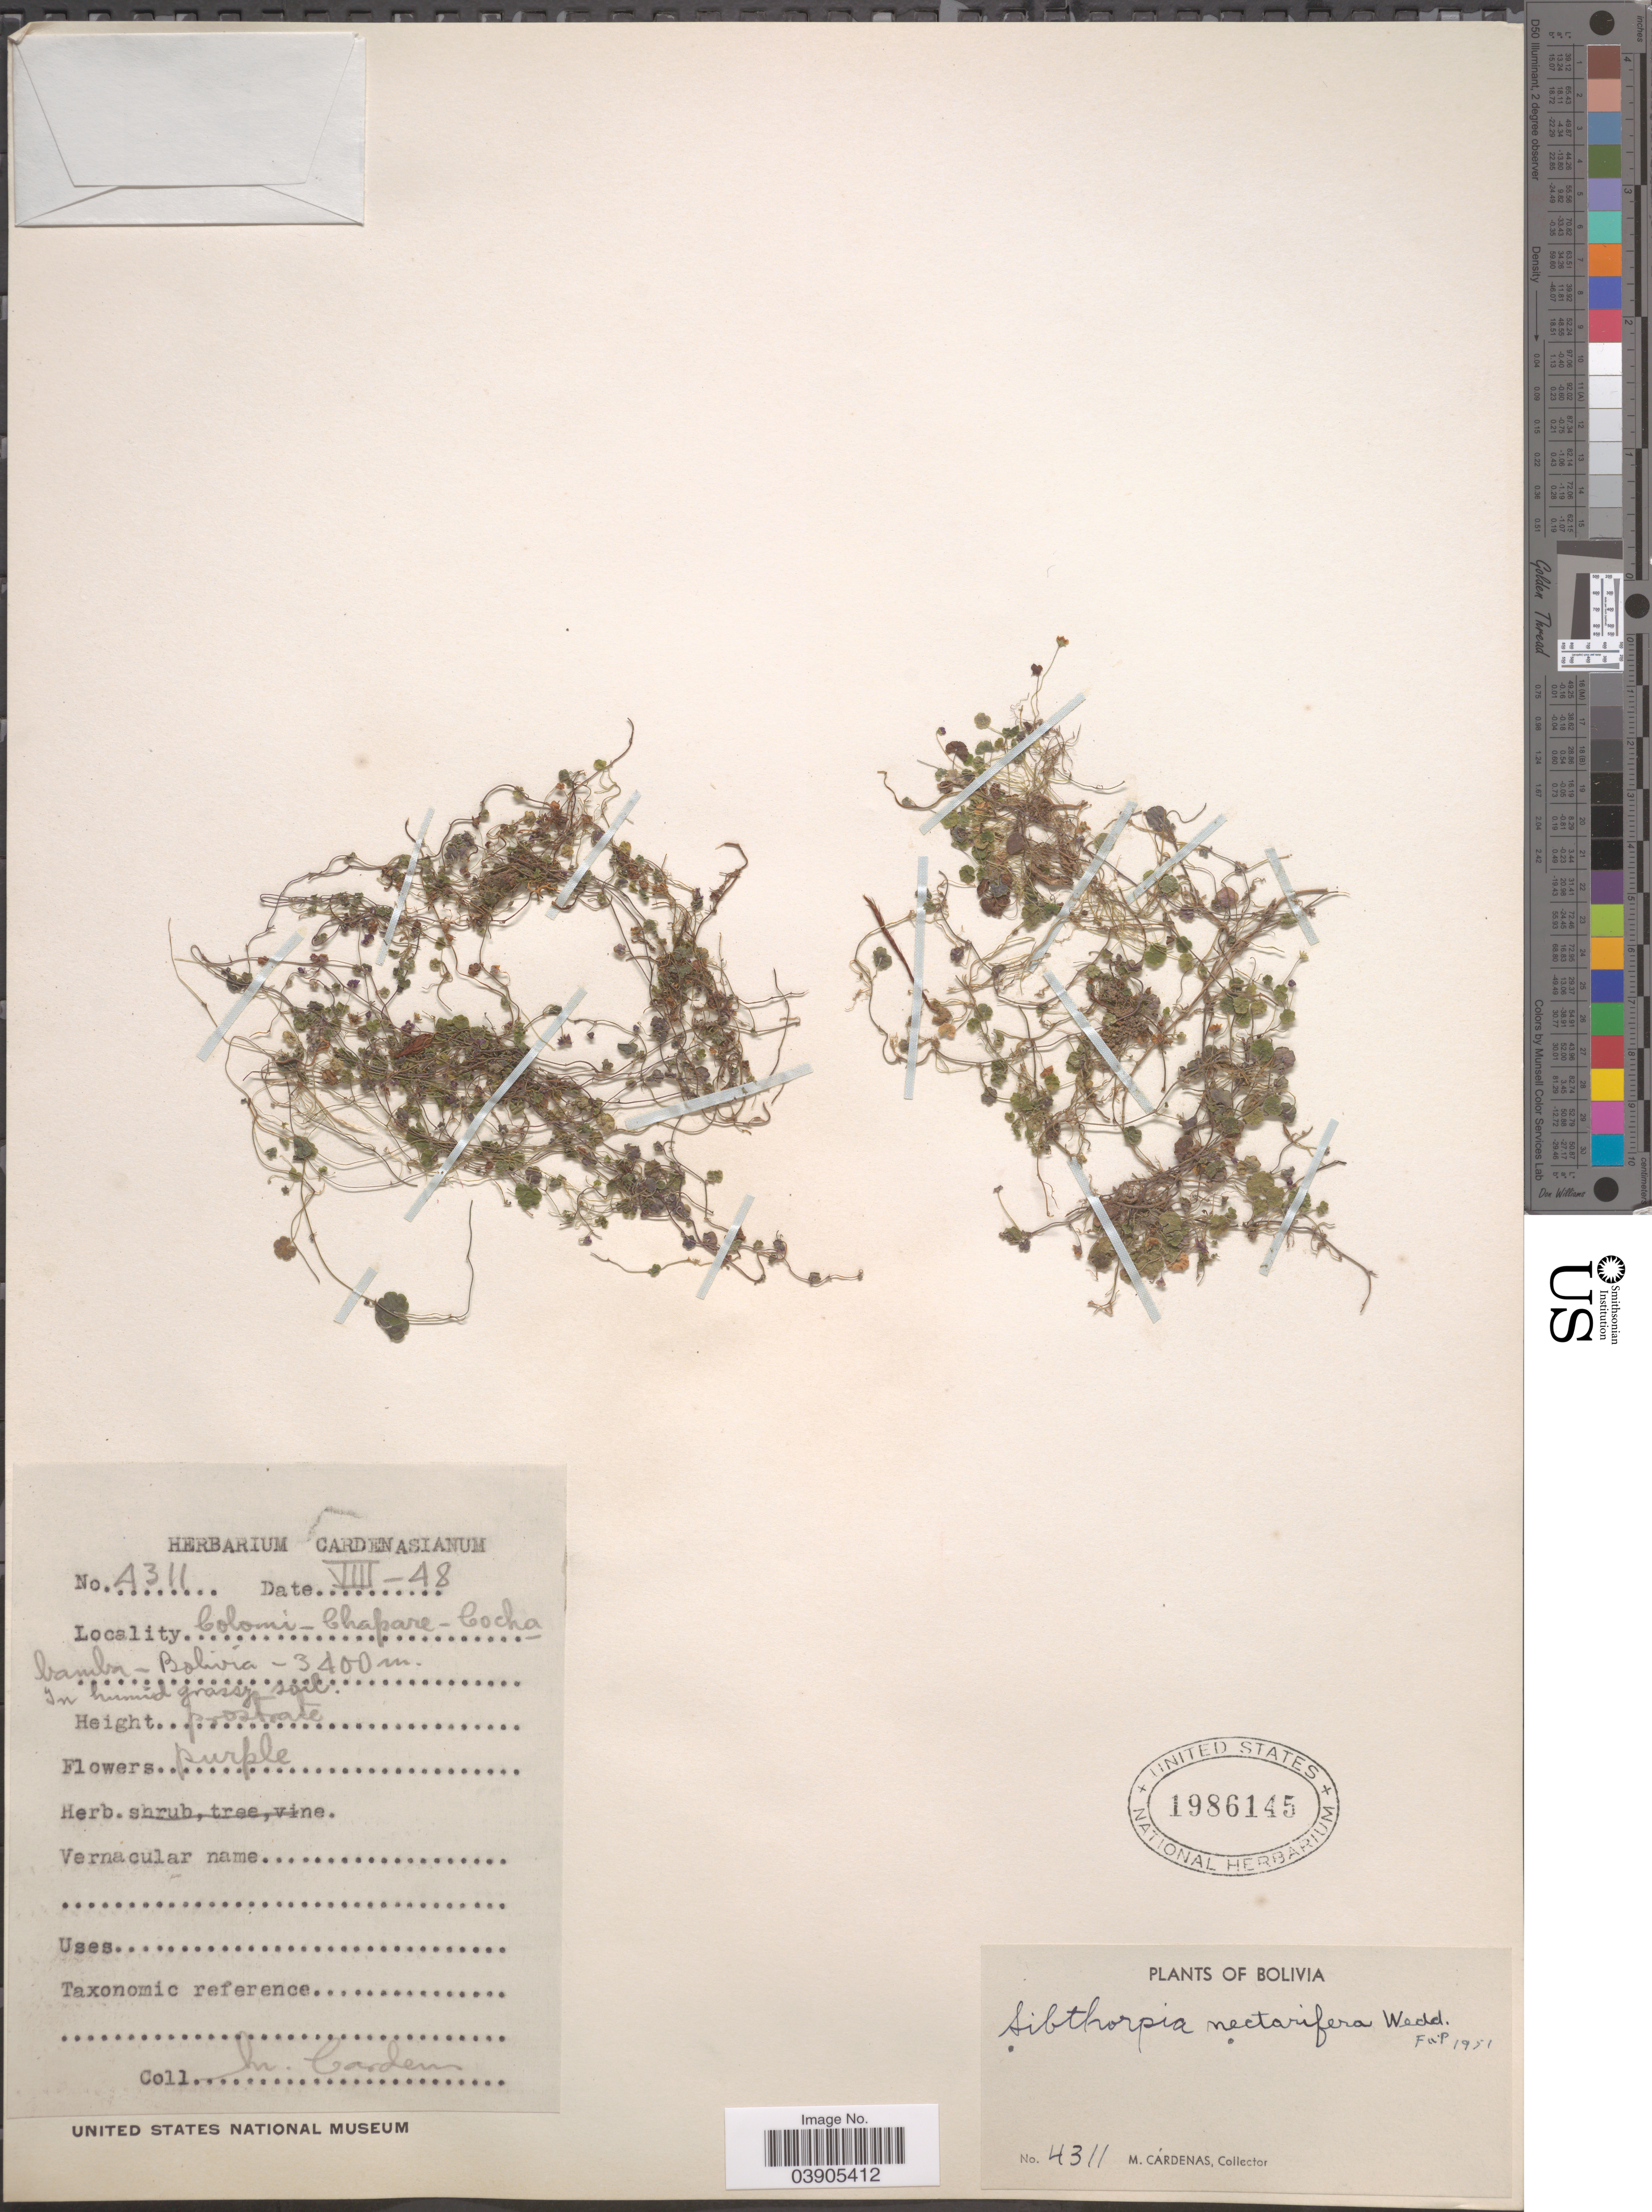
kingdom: Plantae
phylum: Tracheophyta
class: Magnoliopsida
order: Lamiales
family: Plantaginaceae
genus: Sibthorpia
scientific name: Sibthorpia repens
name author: (L.) Kuntze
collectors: M. Cárdenas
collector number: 4311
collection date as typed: Transcribed d/m/y: /8/48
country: Bolivia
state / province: Cochabamba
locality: Colomi-Chapare.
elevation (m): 3400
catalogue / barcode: US 1986145